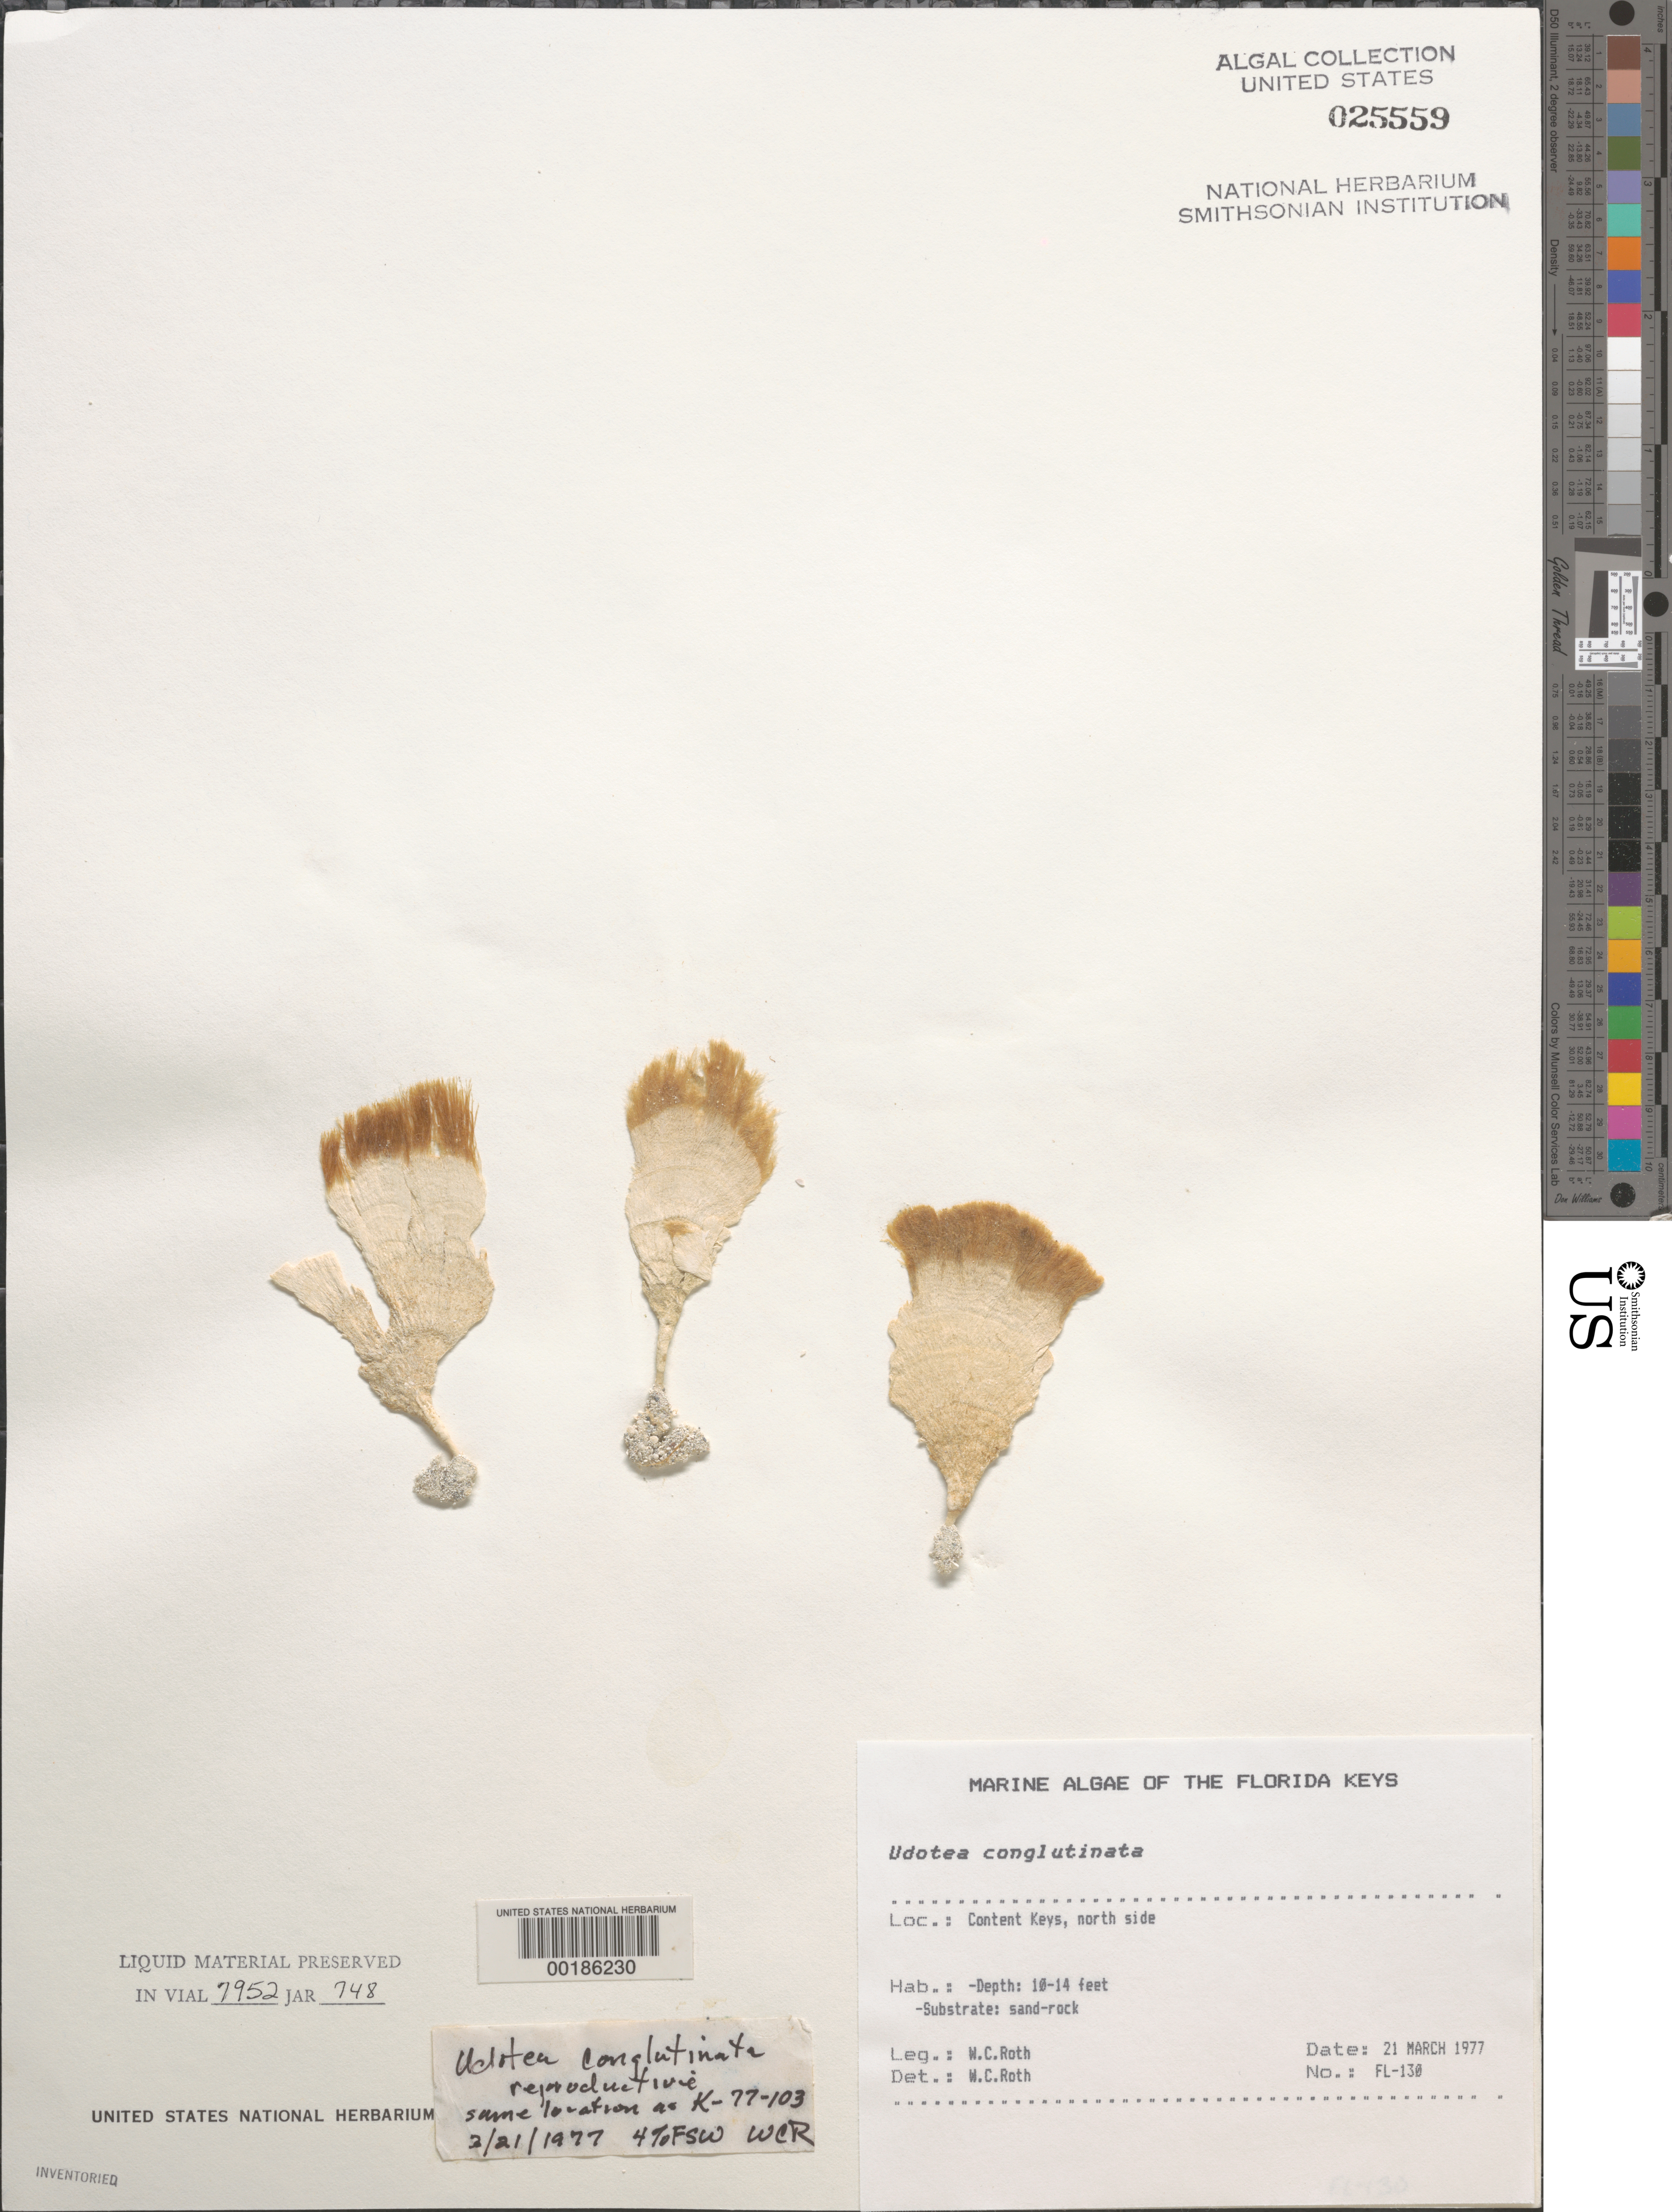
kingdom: Plantae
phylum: Chlorophyta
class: Ulvophyceae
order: Bryopsidales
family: Udoteaceae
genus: Udotea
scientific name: Udotea conglutinata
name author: (Ellis & Sol.) J.V.Lamouroux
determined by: Roth, W. C.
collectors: W. C. Roth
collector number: Fl-130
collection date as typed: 21 Mar 1977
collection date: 1977-03-21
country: United States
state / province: Florida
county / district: Monroe County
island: Content Keys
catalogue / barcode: US 25559